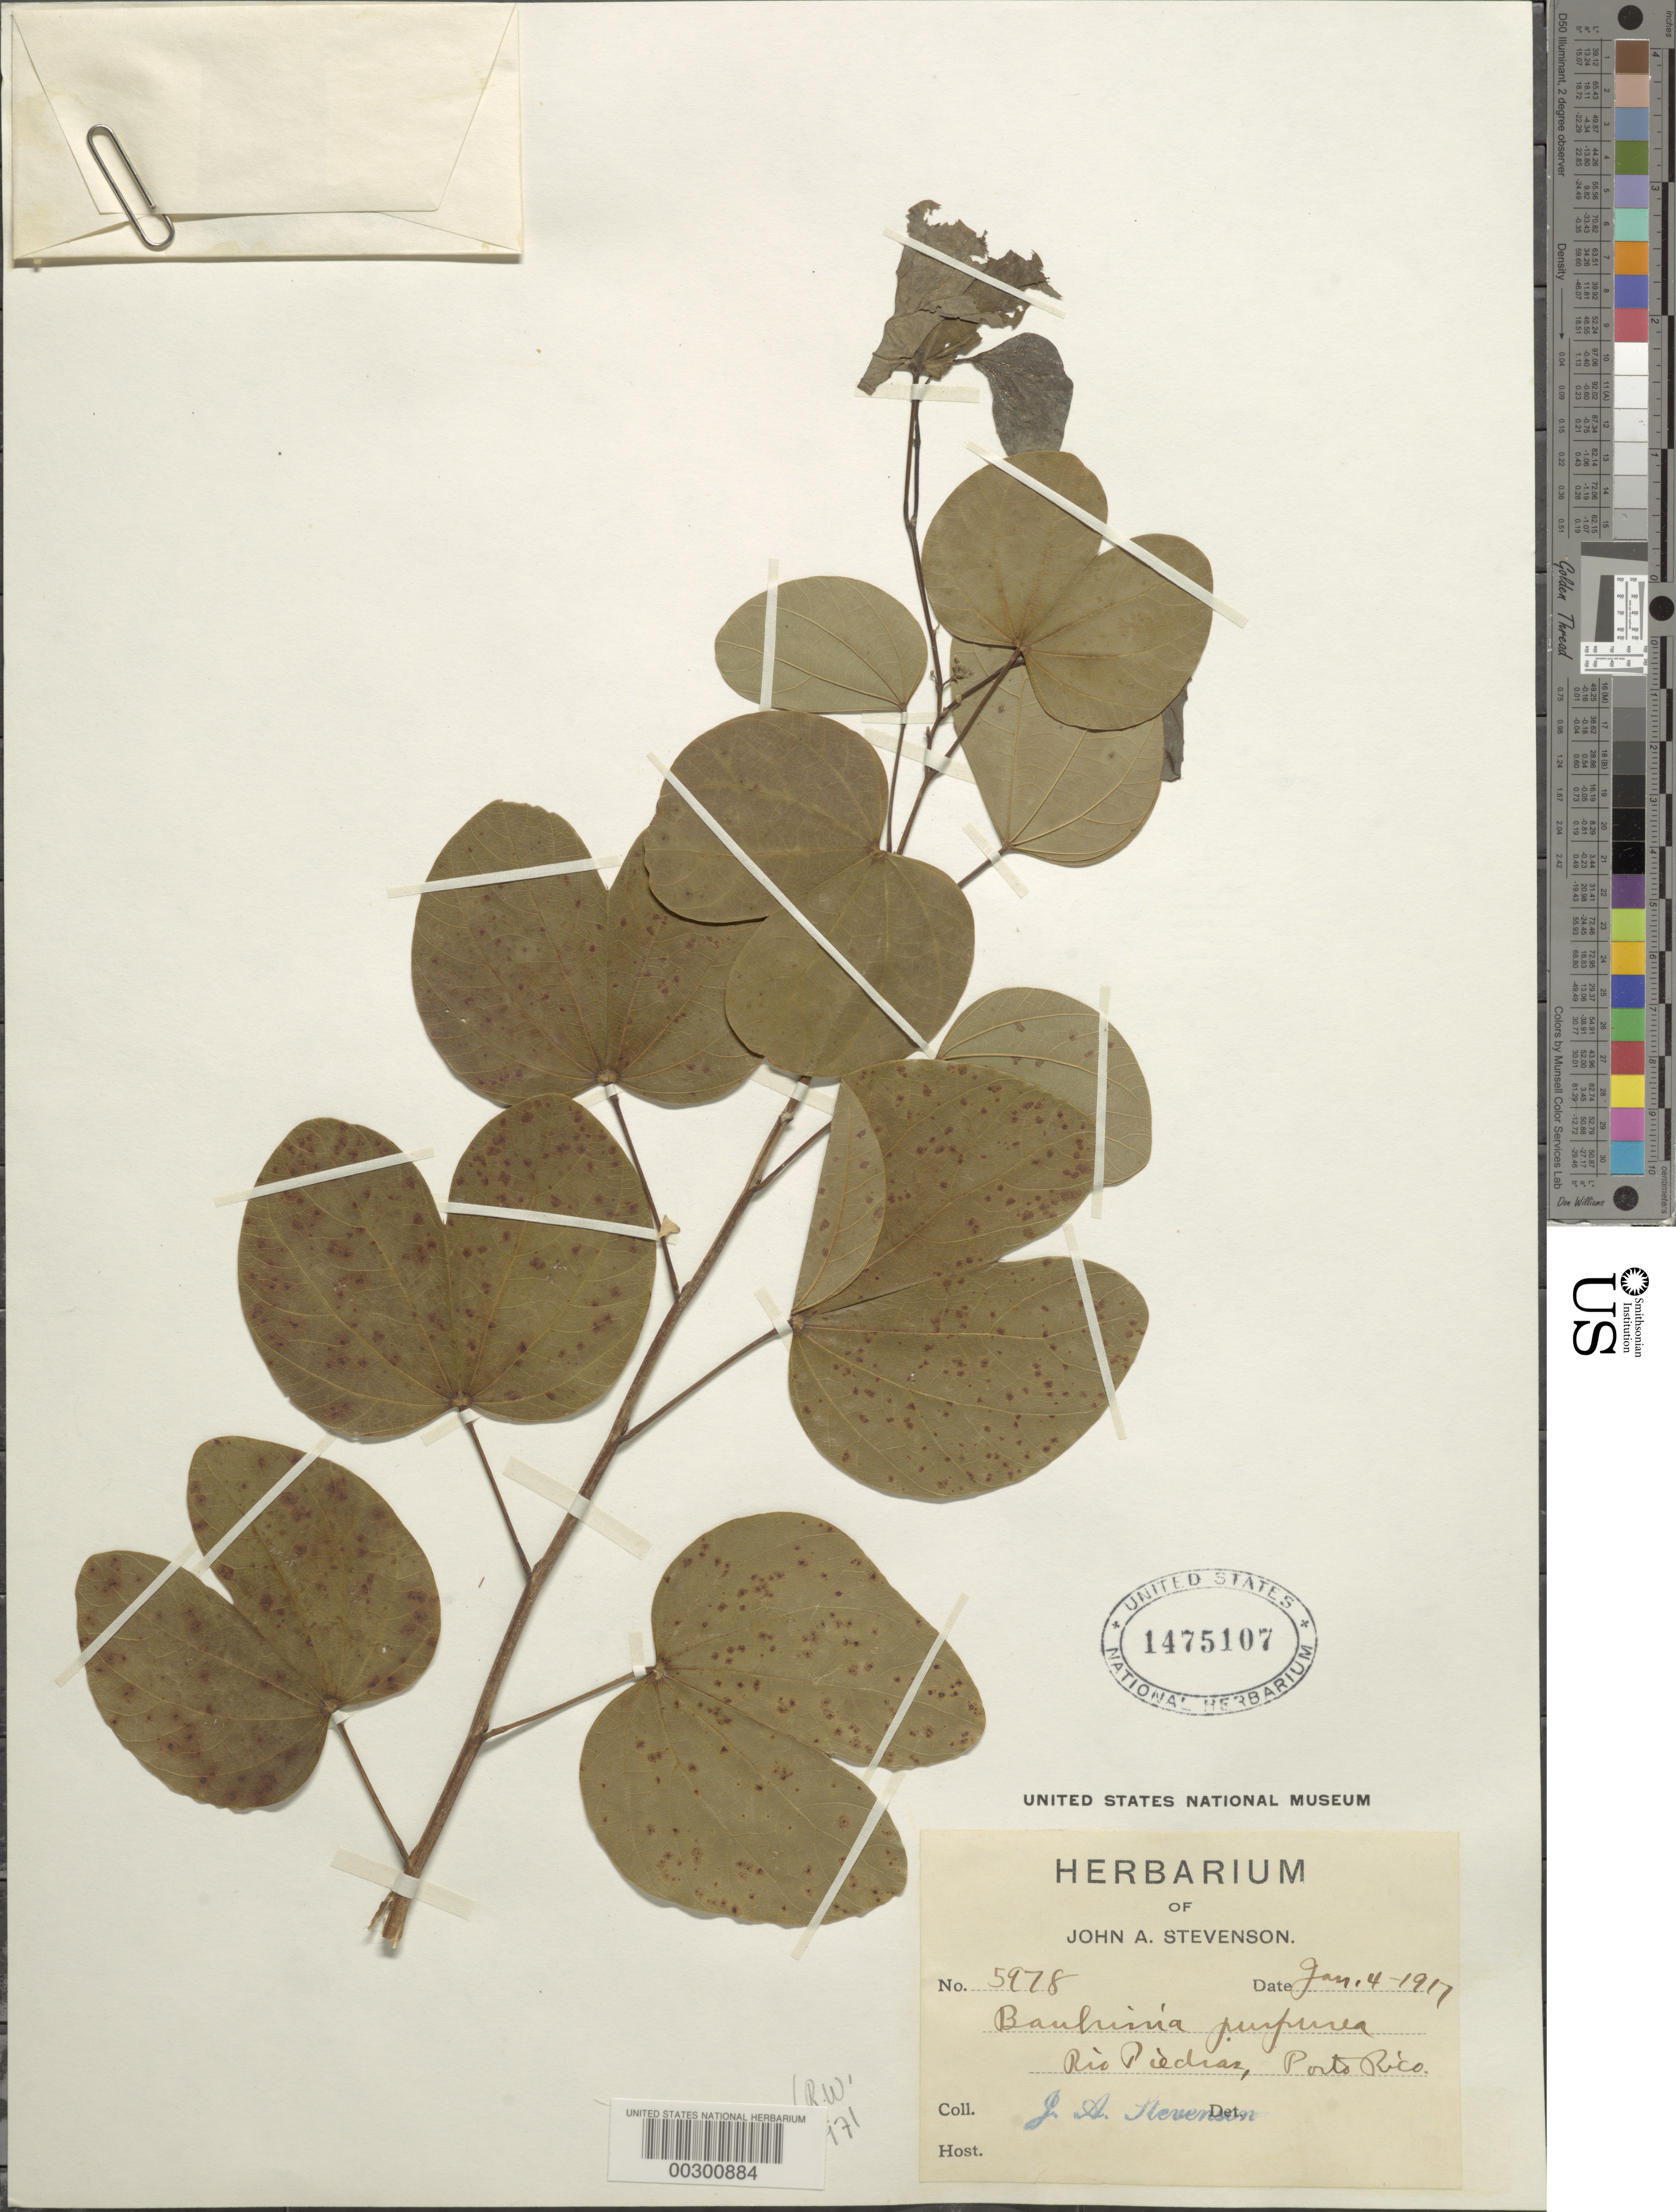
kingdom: Plantae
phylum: Tracheophyta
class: Magnoliopsida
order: Fabales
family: Fabaceae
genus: Bauhinia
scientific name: Bauhinia purpurea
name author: L.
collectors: J. Stevenson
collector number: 5978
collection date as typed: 04 Jan 1917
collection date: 1917-01-04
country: Puerto Rico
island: Greater Antilles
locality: Rio piedras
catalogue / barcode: US 1475107